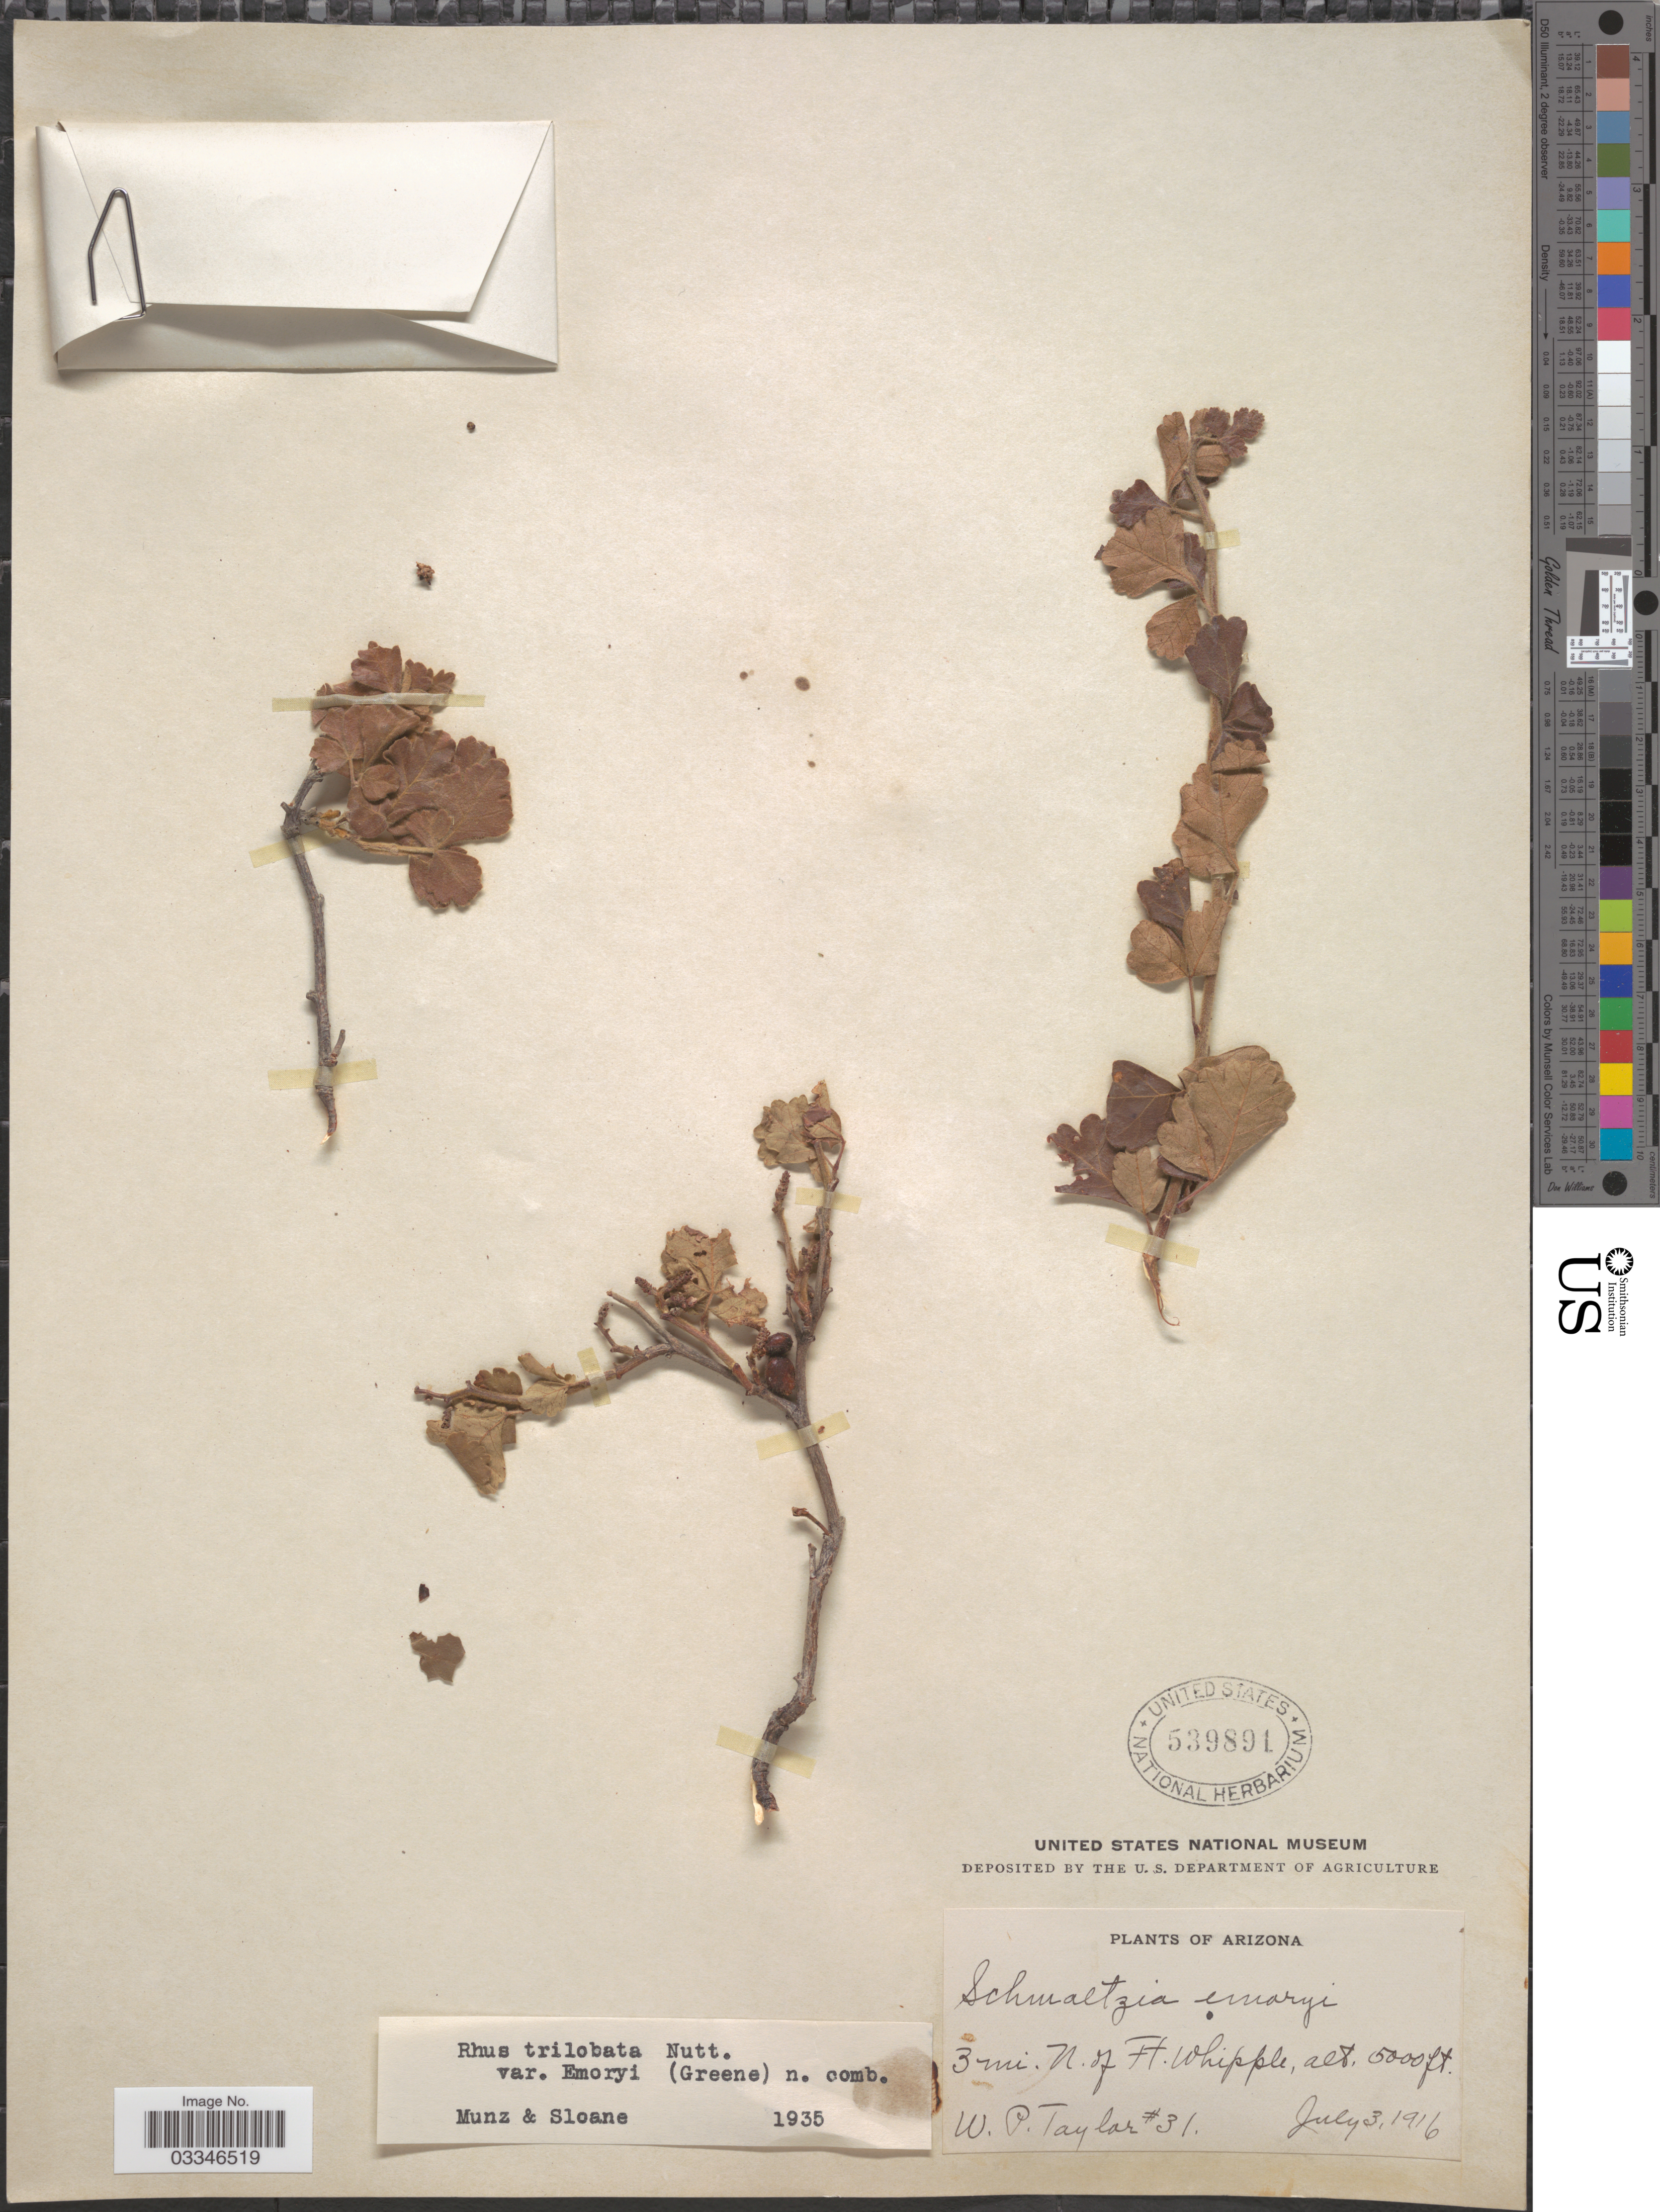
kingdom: Plantae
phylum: Tracheophyta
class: Magnoliopsida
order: Sapindales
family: Anacardiaceae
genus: Rhus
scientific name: Rhus trilobata var. pilosissima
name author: Engl.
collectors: W. P. Taylor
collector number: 31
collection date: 1916-07-03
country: United States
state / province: Arizona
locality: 3 mi. N. of Ft. Whipple.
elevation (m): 1524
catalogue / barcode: US 539891